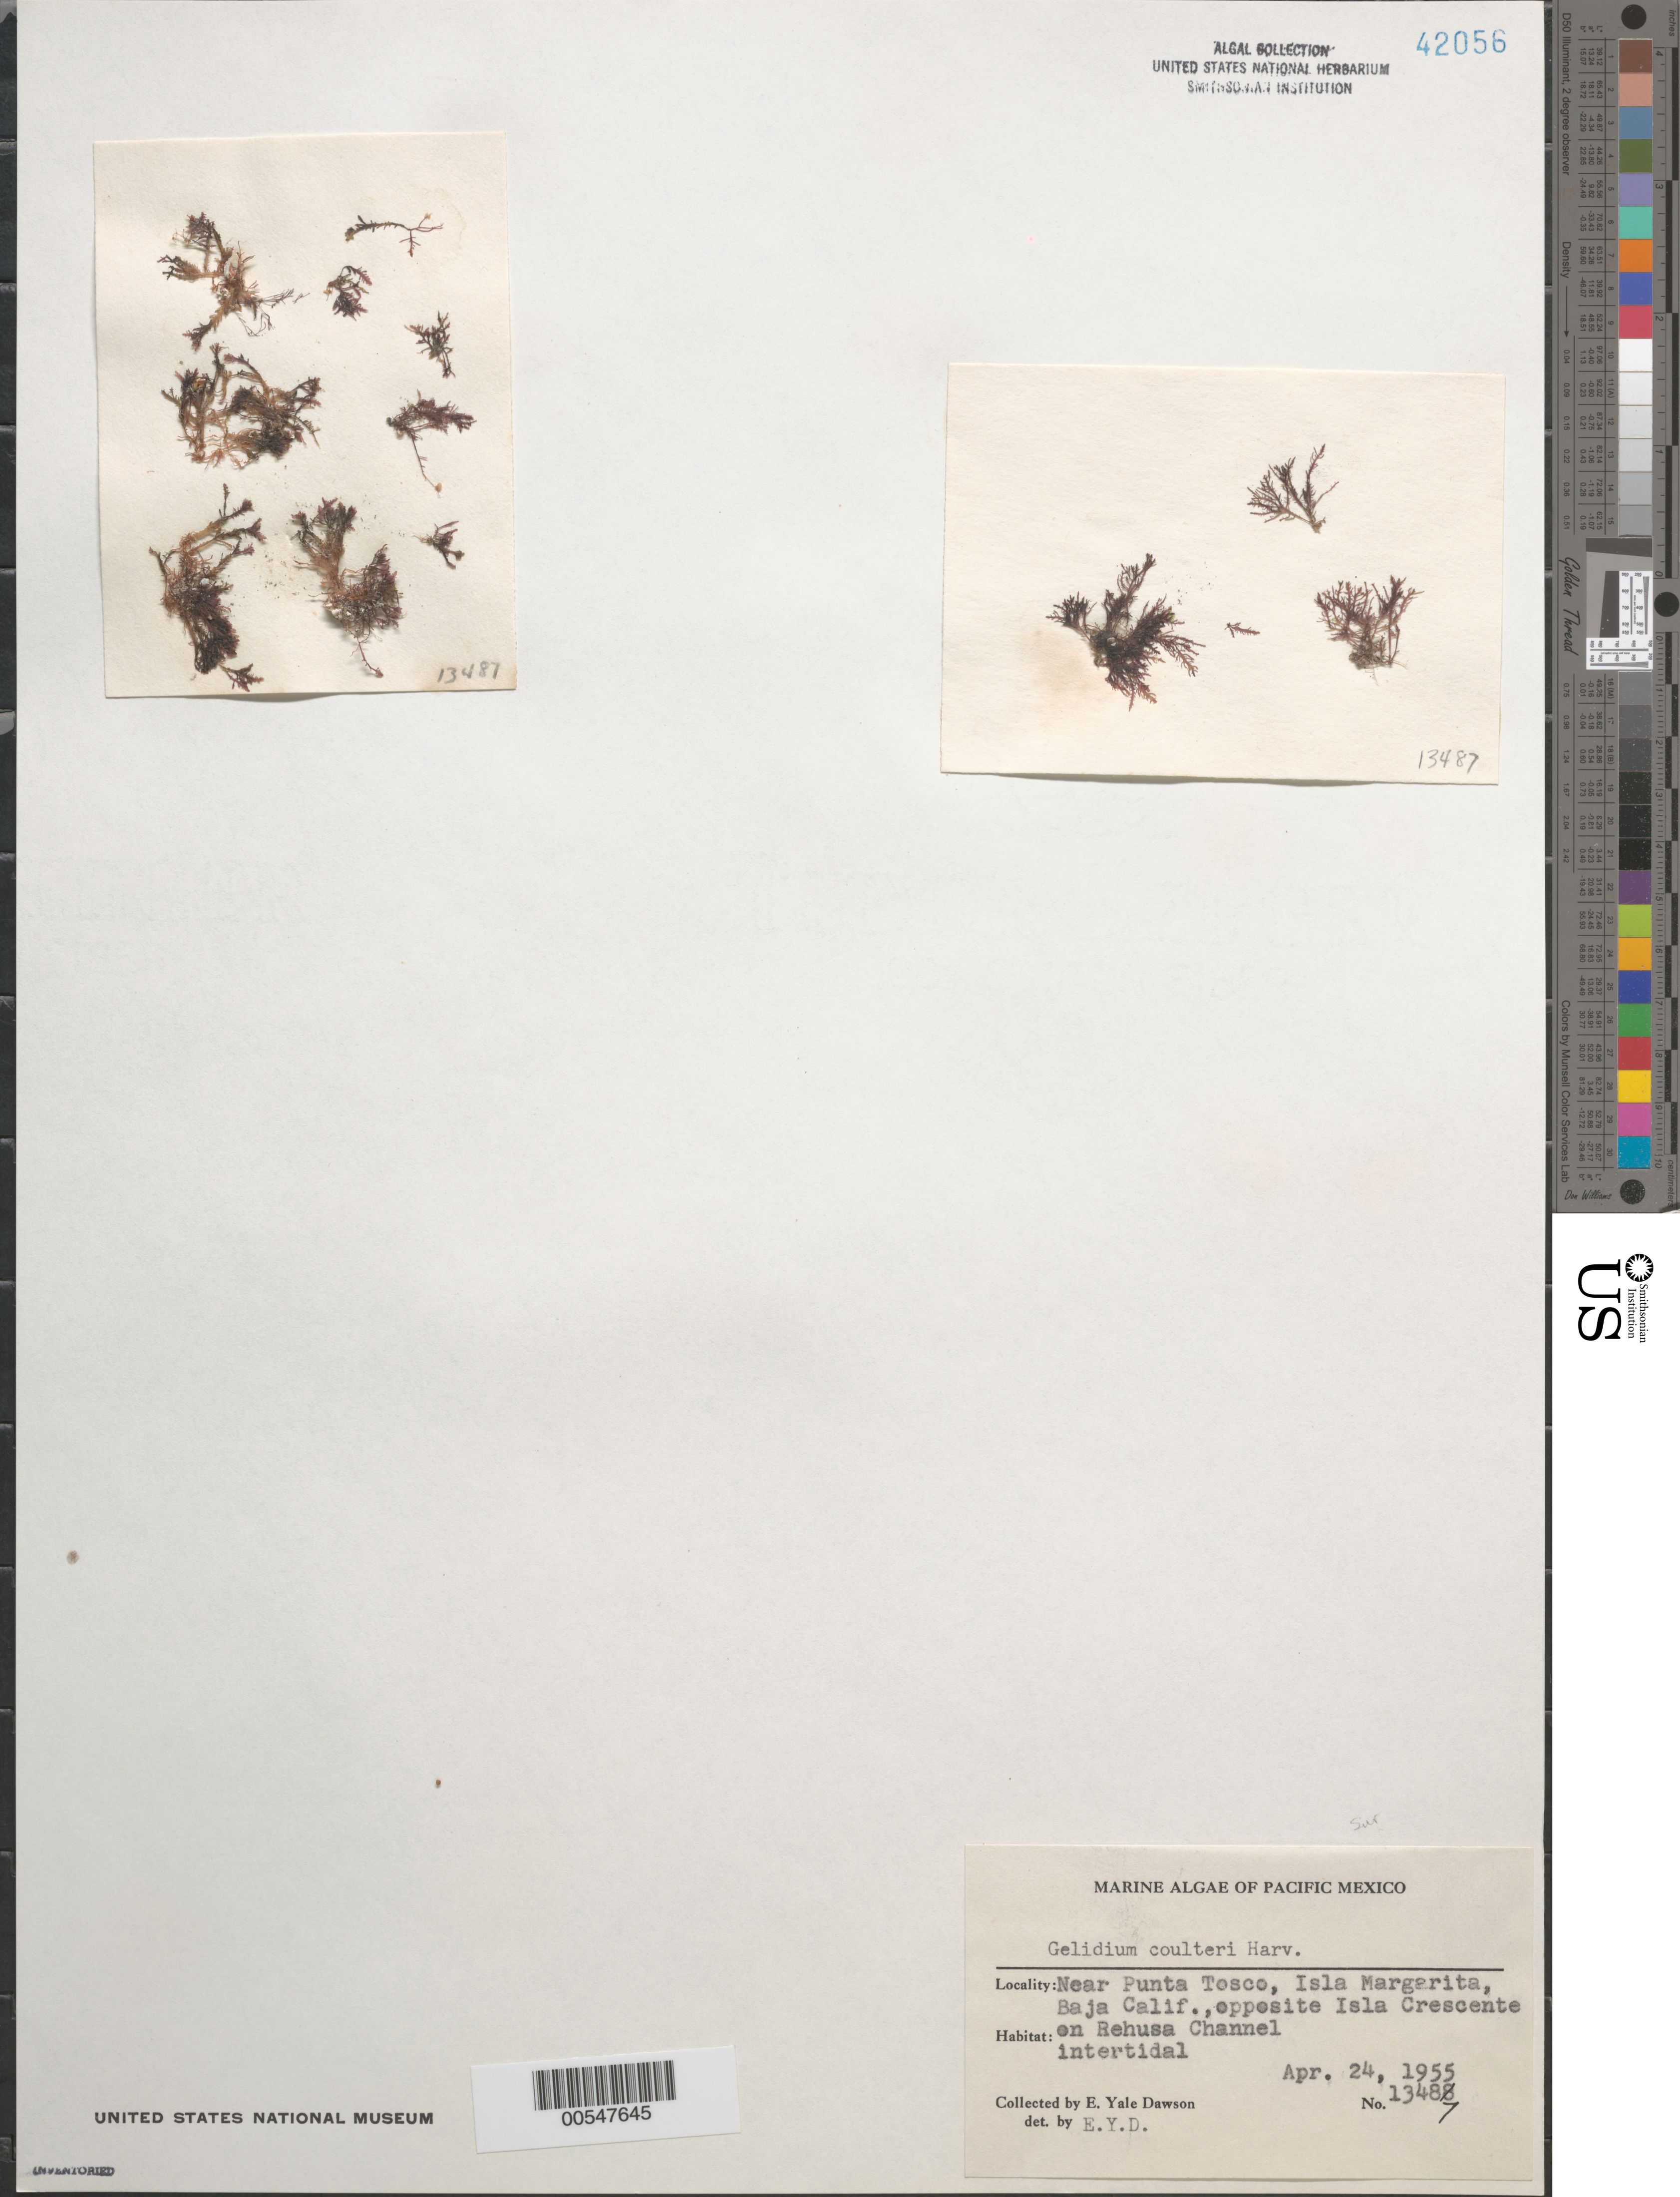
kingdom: Plantae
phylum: Rhodophyta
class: Florideophyceae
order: Gelidiales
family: Gelidiaceae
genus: Gelidium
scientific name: Gelidium coulteri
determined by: Dawson, E. Y.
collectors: E. Y. Dawson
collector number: EYD 13487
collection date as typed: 24 Apr 1955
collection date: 1955-04-24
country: Mexico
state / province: Baja California Sur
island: Isla Margarita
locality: Near Punta Tosca, opposite Isla Crescente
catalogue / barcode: US 42056